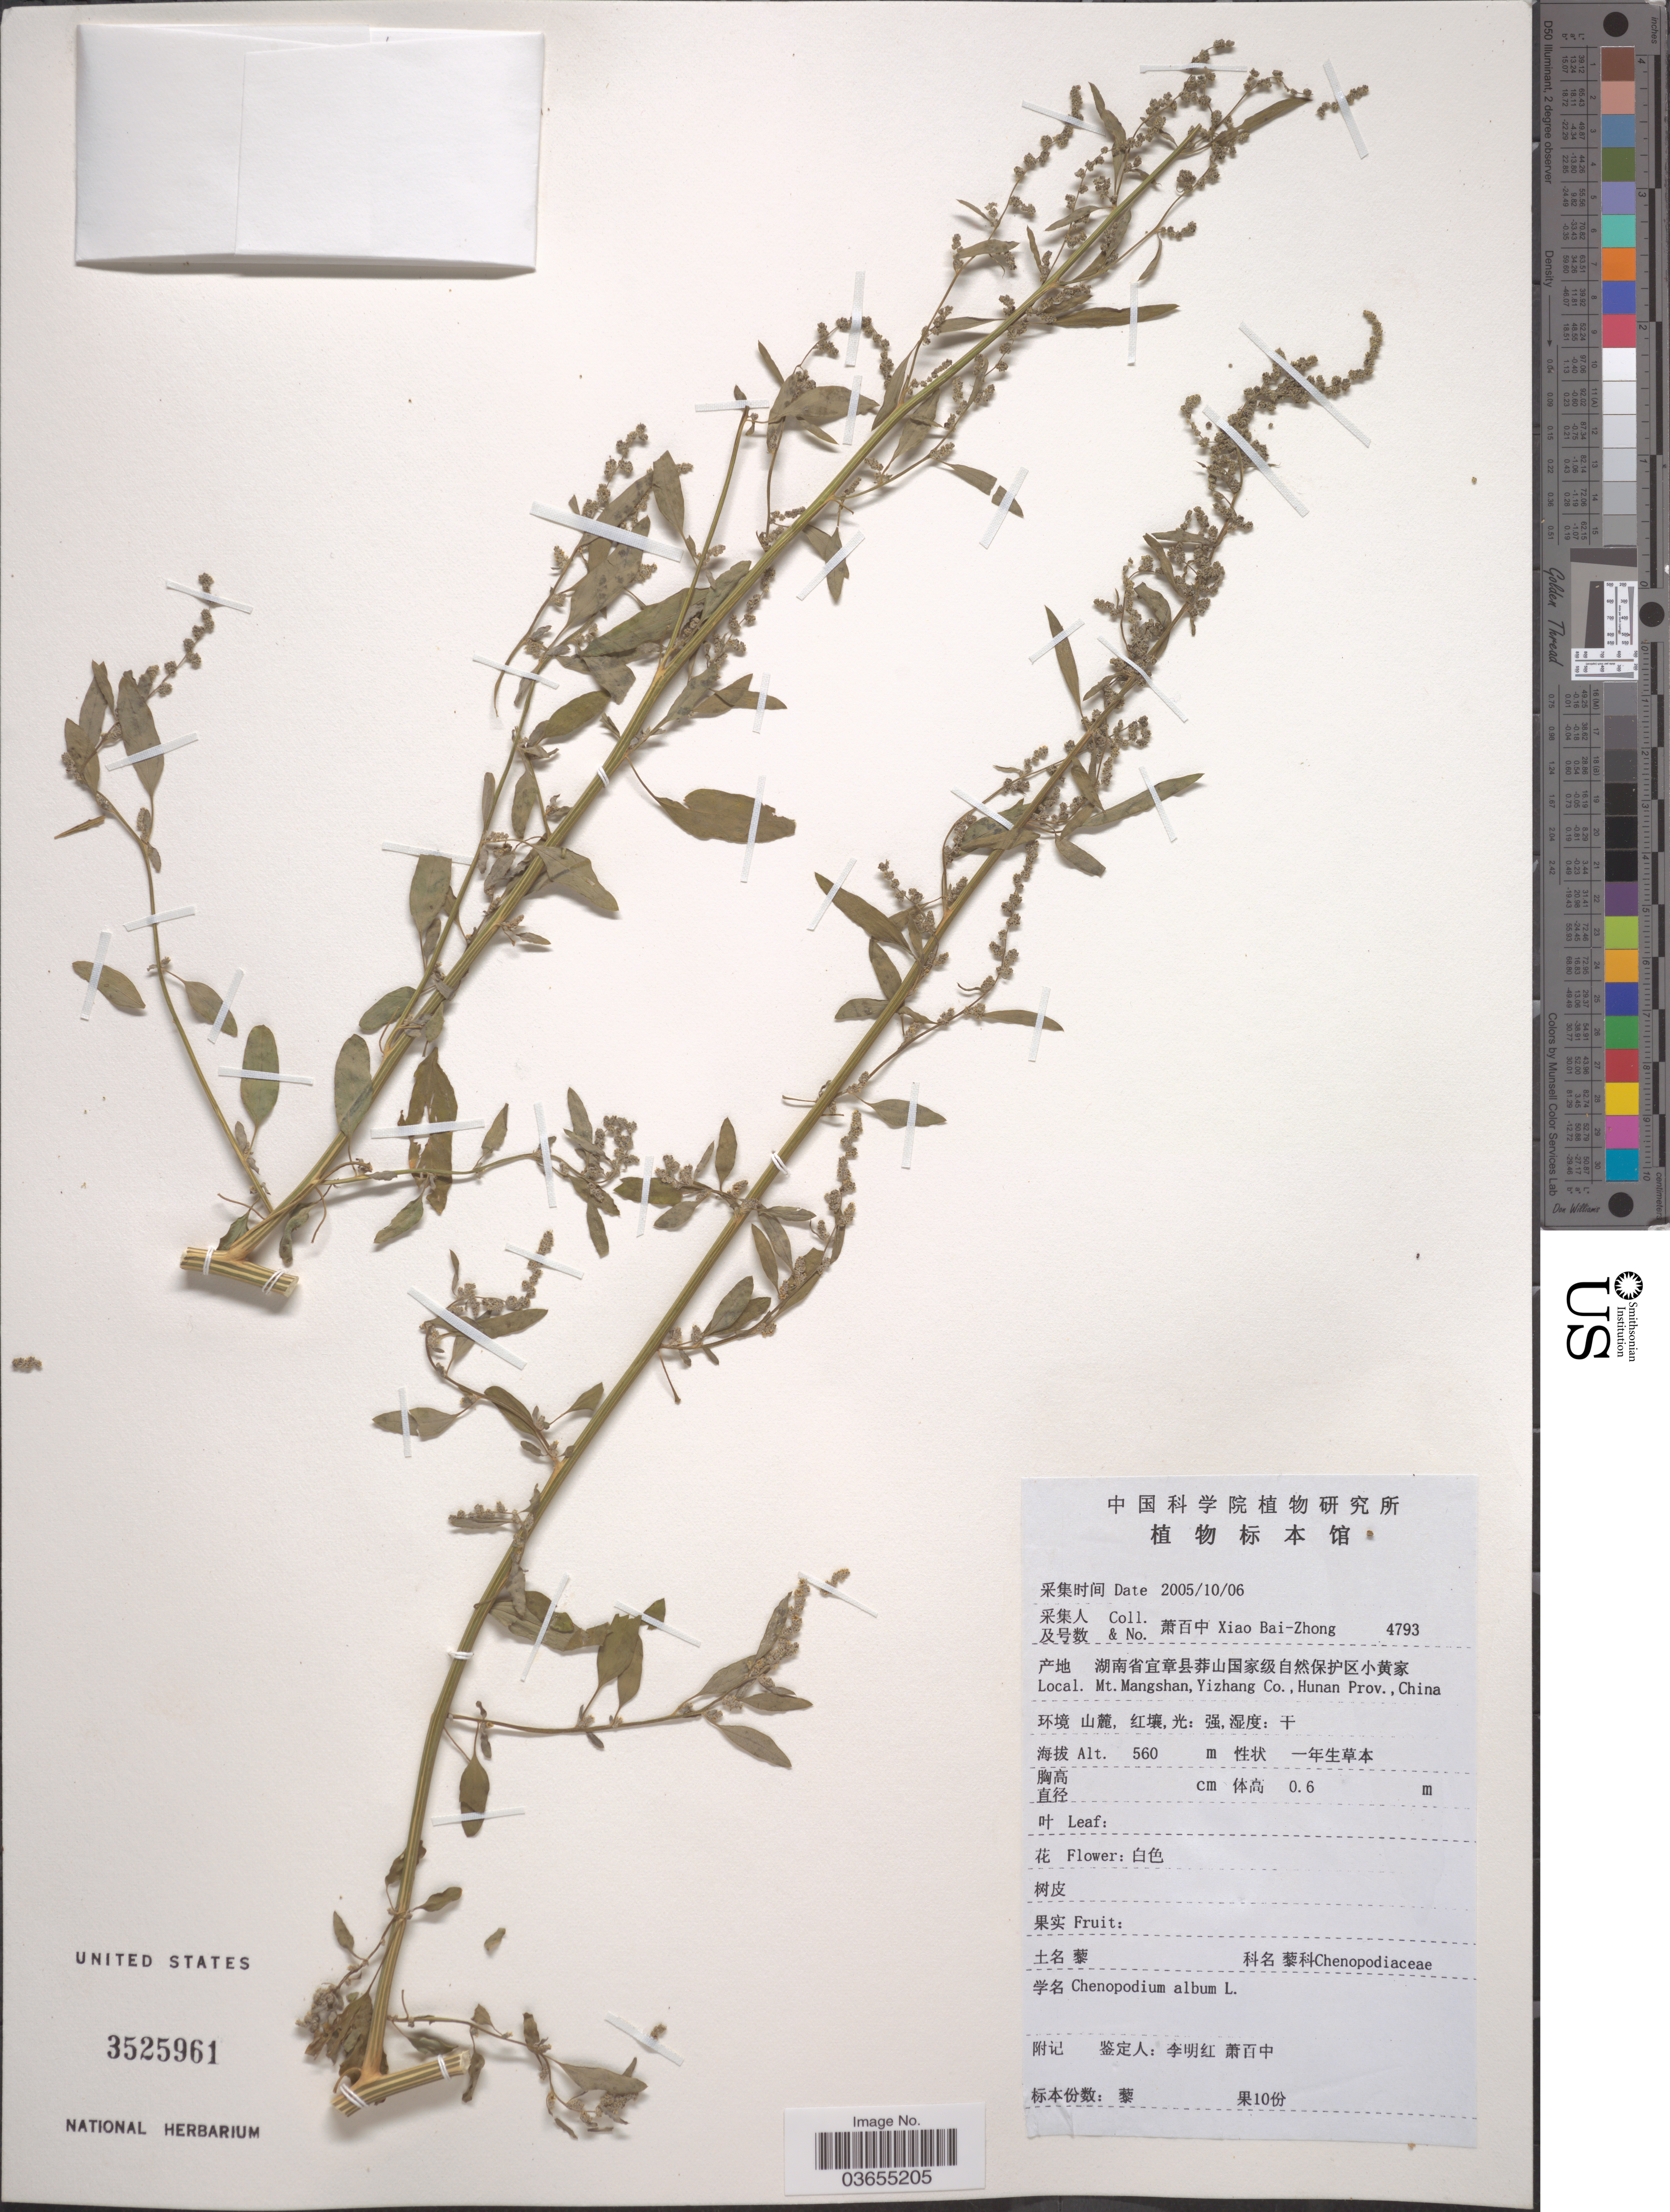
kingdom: Plantae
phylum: Tracheophyta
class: Magnoliopsida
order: Caryophyllales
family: Amaranthaceae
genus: Chenopodium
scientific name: Chenopodium album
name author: L.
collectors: B. Z. Xiao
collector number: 4793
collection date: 2005-10-06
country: China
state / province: Hunan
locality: Mt. Mangshan, Yizhang Co.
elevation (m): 560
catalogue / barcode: US 3525961